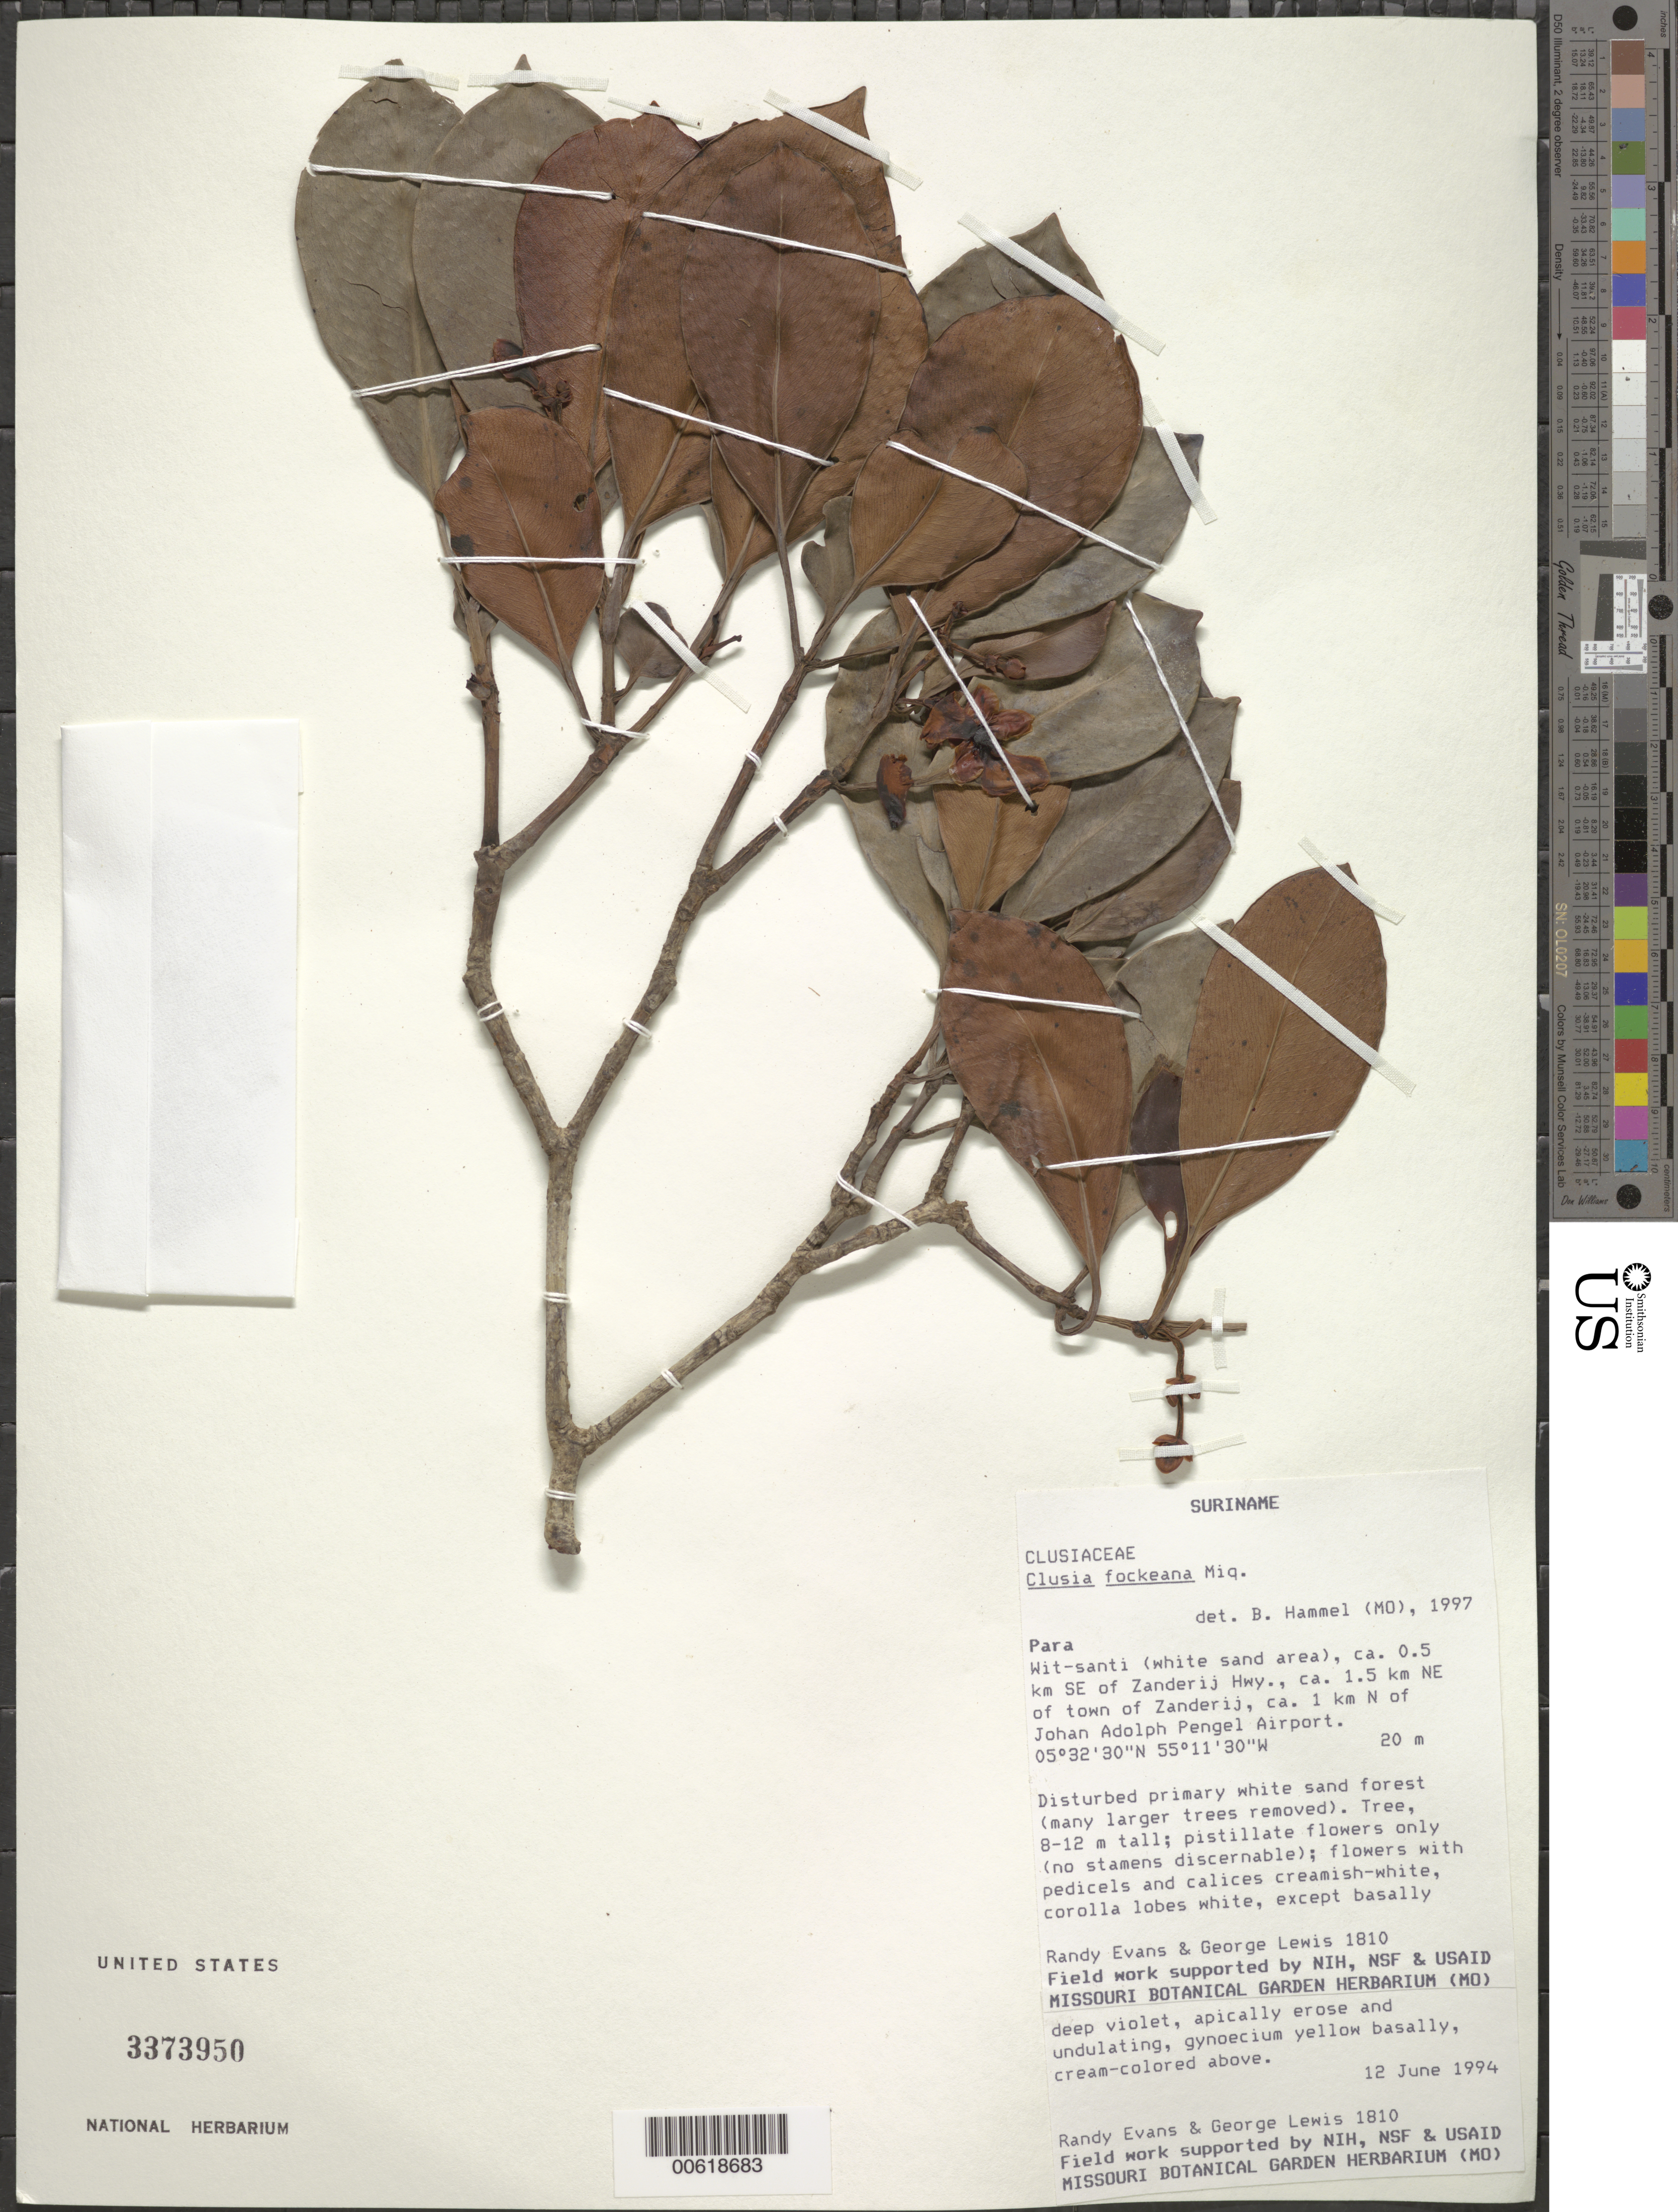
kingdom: Plantae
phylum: Tracheophyta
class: Magnoliopsida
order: Malpighiales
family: Clusiaceae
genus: Clusia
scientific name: Clusia fockeana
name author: Miq.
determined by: Hammel, Barry E., (MO), Missouri Botanical Garden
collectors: R. Evans & G. Lewis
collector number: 1810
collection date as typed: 12-Jun-94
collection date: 1994-06-12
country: Suriname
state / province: Para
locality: Johan Adolph Pengel Airport, ca 1km N of; ca. 0.5 km SE of Zanderij Hwy., 1.5 km NE of town of Zanderij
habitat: Wit-santi (white sand area). Disturbed primary white sand forest (many larger trees removed)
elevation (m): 20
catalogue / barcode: US 3373950